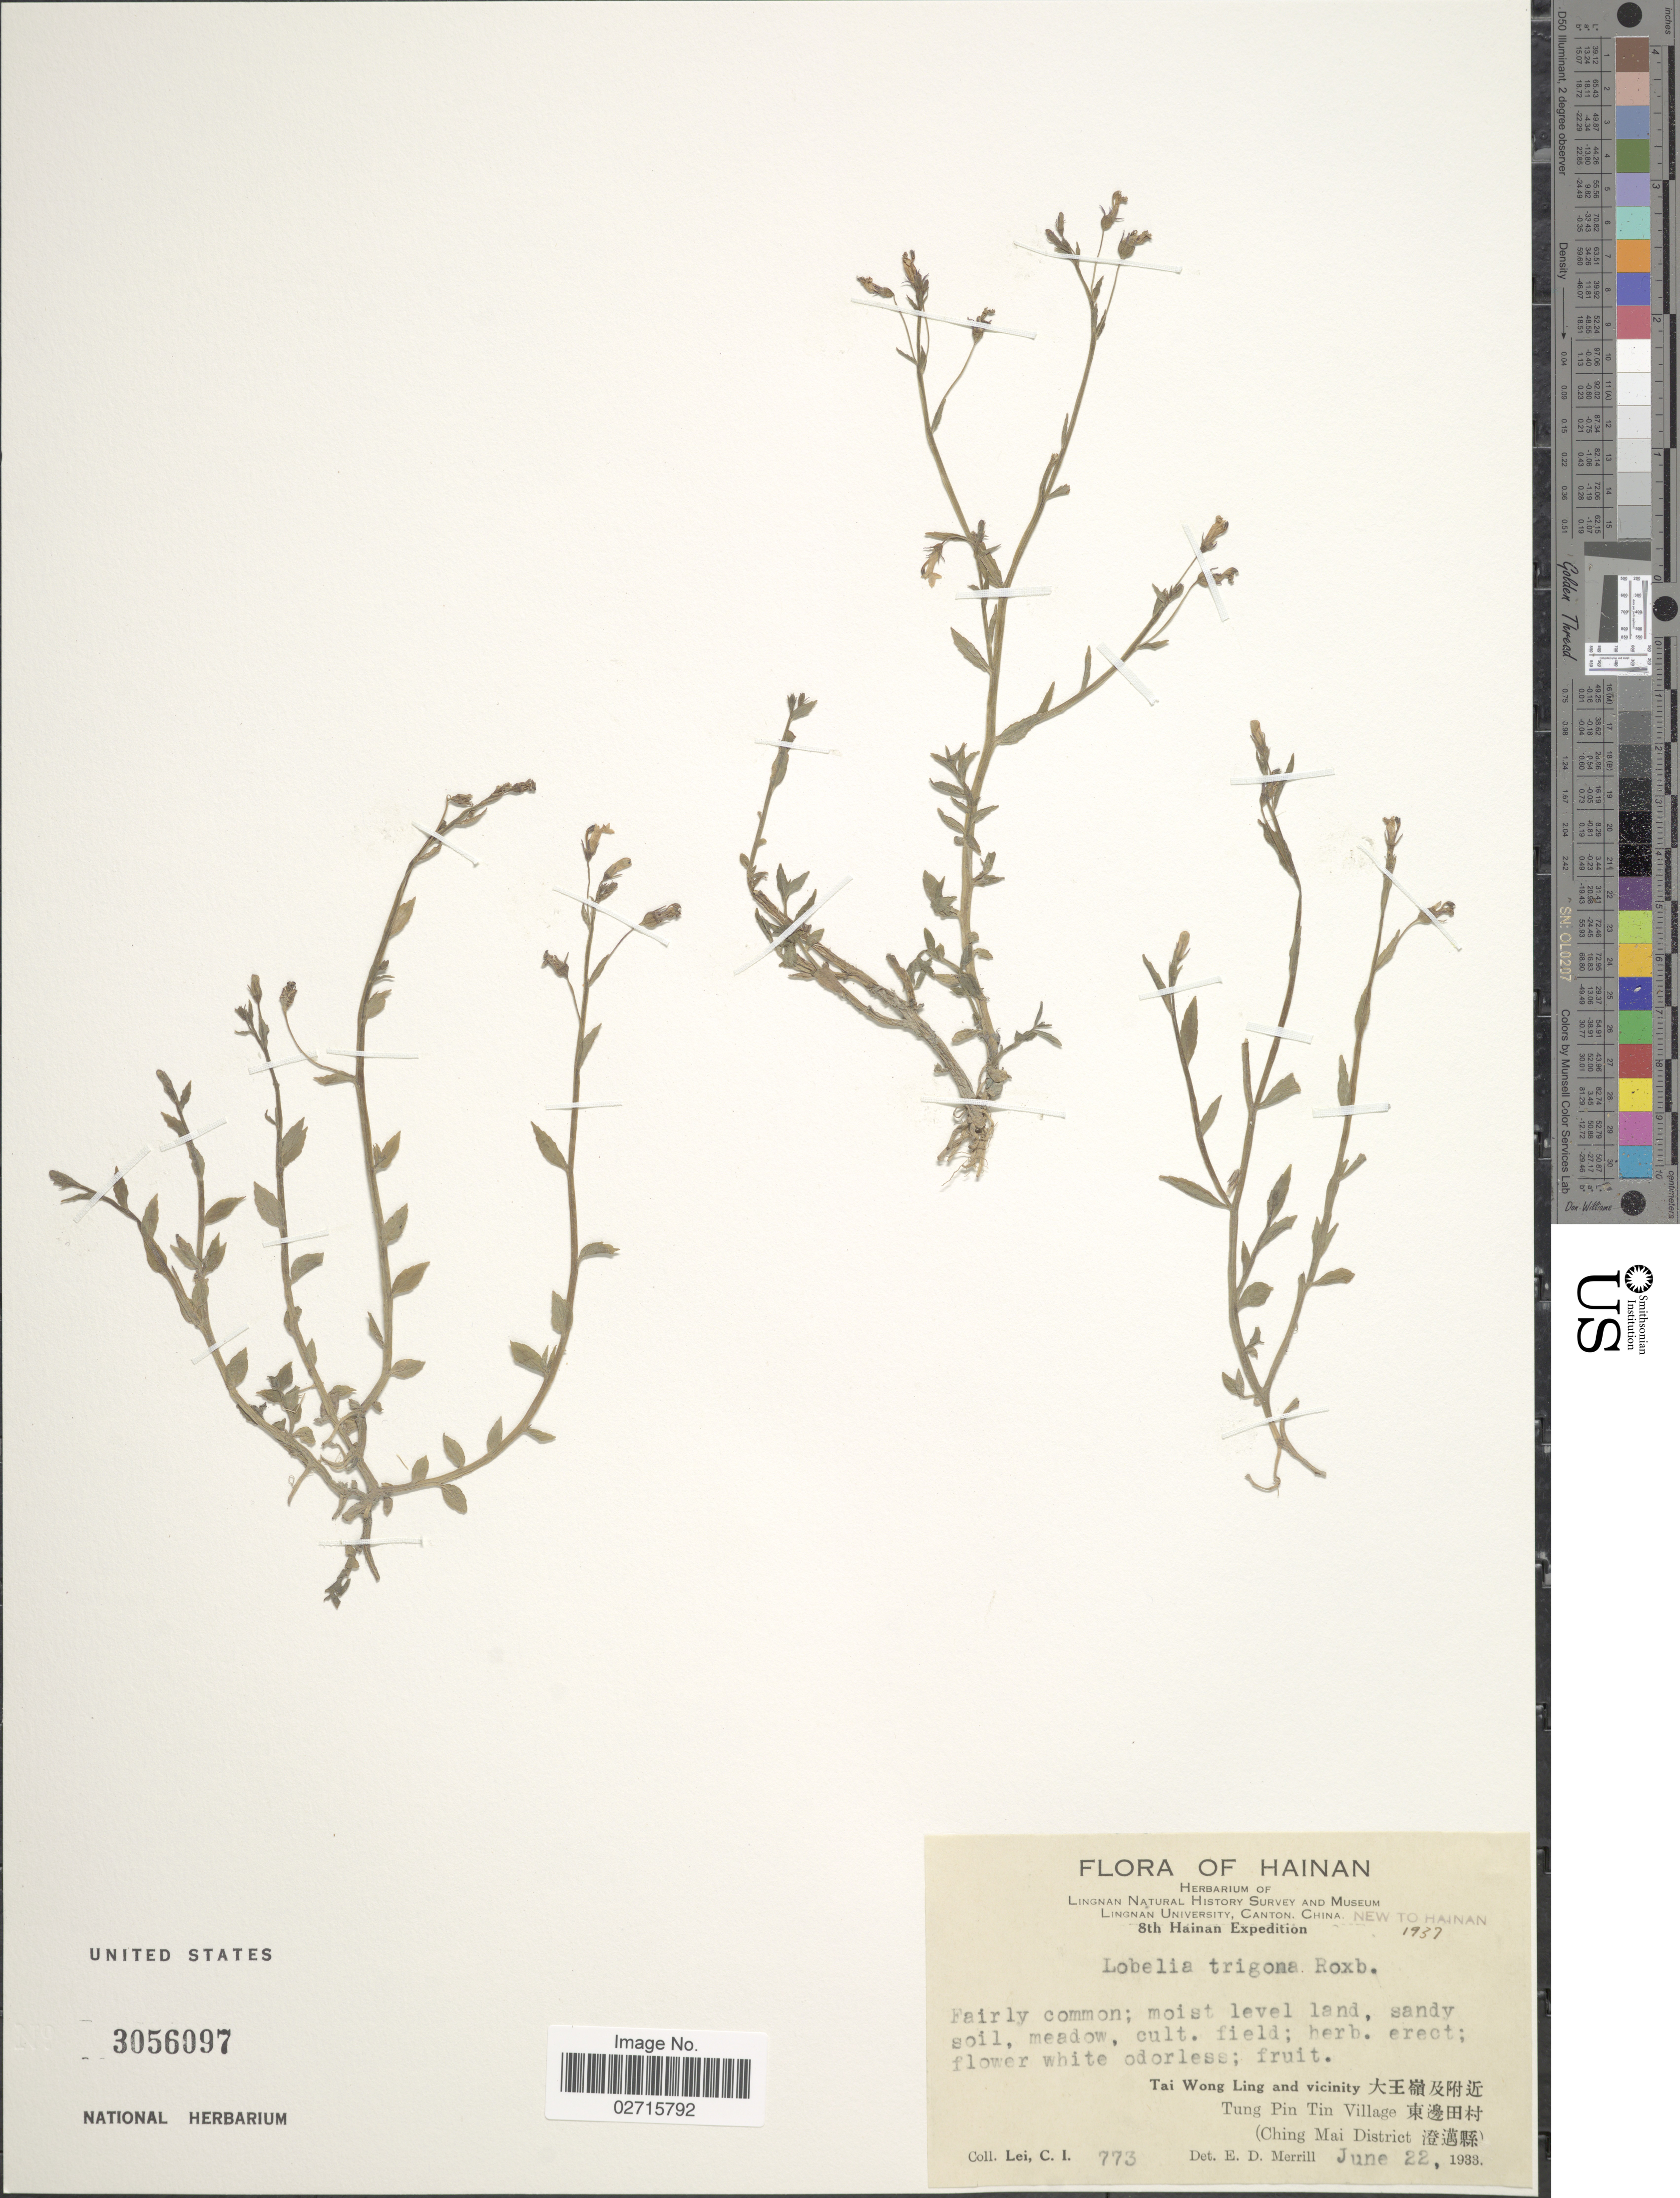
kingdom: Plantae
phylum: Tracheophyta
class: Magnoliopsida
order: Asterales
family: Campanulaceae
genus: Lobelia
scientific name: Lobelia trigona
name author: Roxb.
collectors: C. I. Lei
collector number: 773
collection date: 1933-06-22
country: China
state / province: Hainan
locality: Tai Wong Ling and vicinity. Tung Pin Tin Village (Ching Mai District)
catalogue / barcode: US 3056097